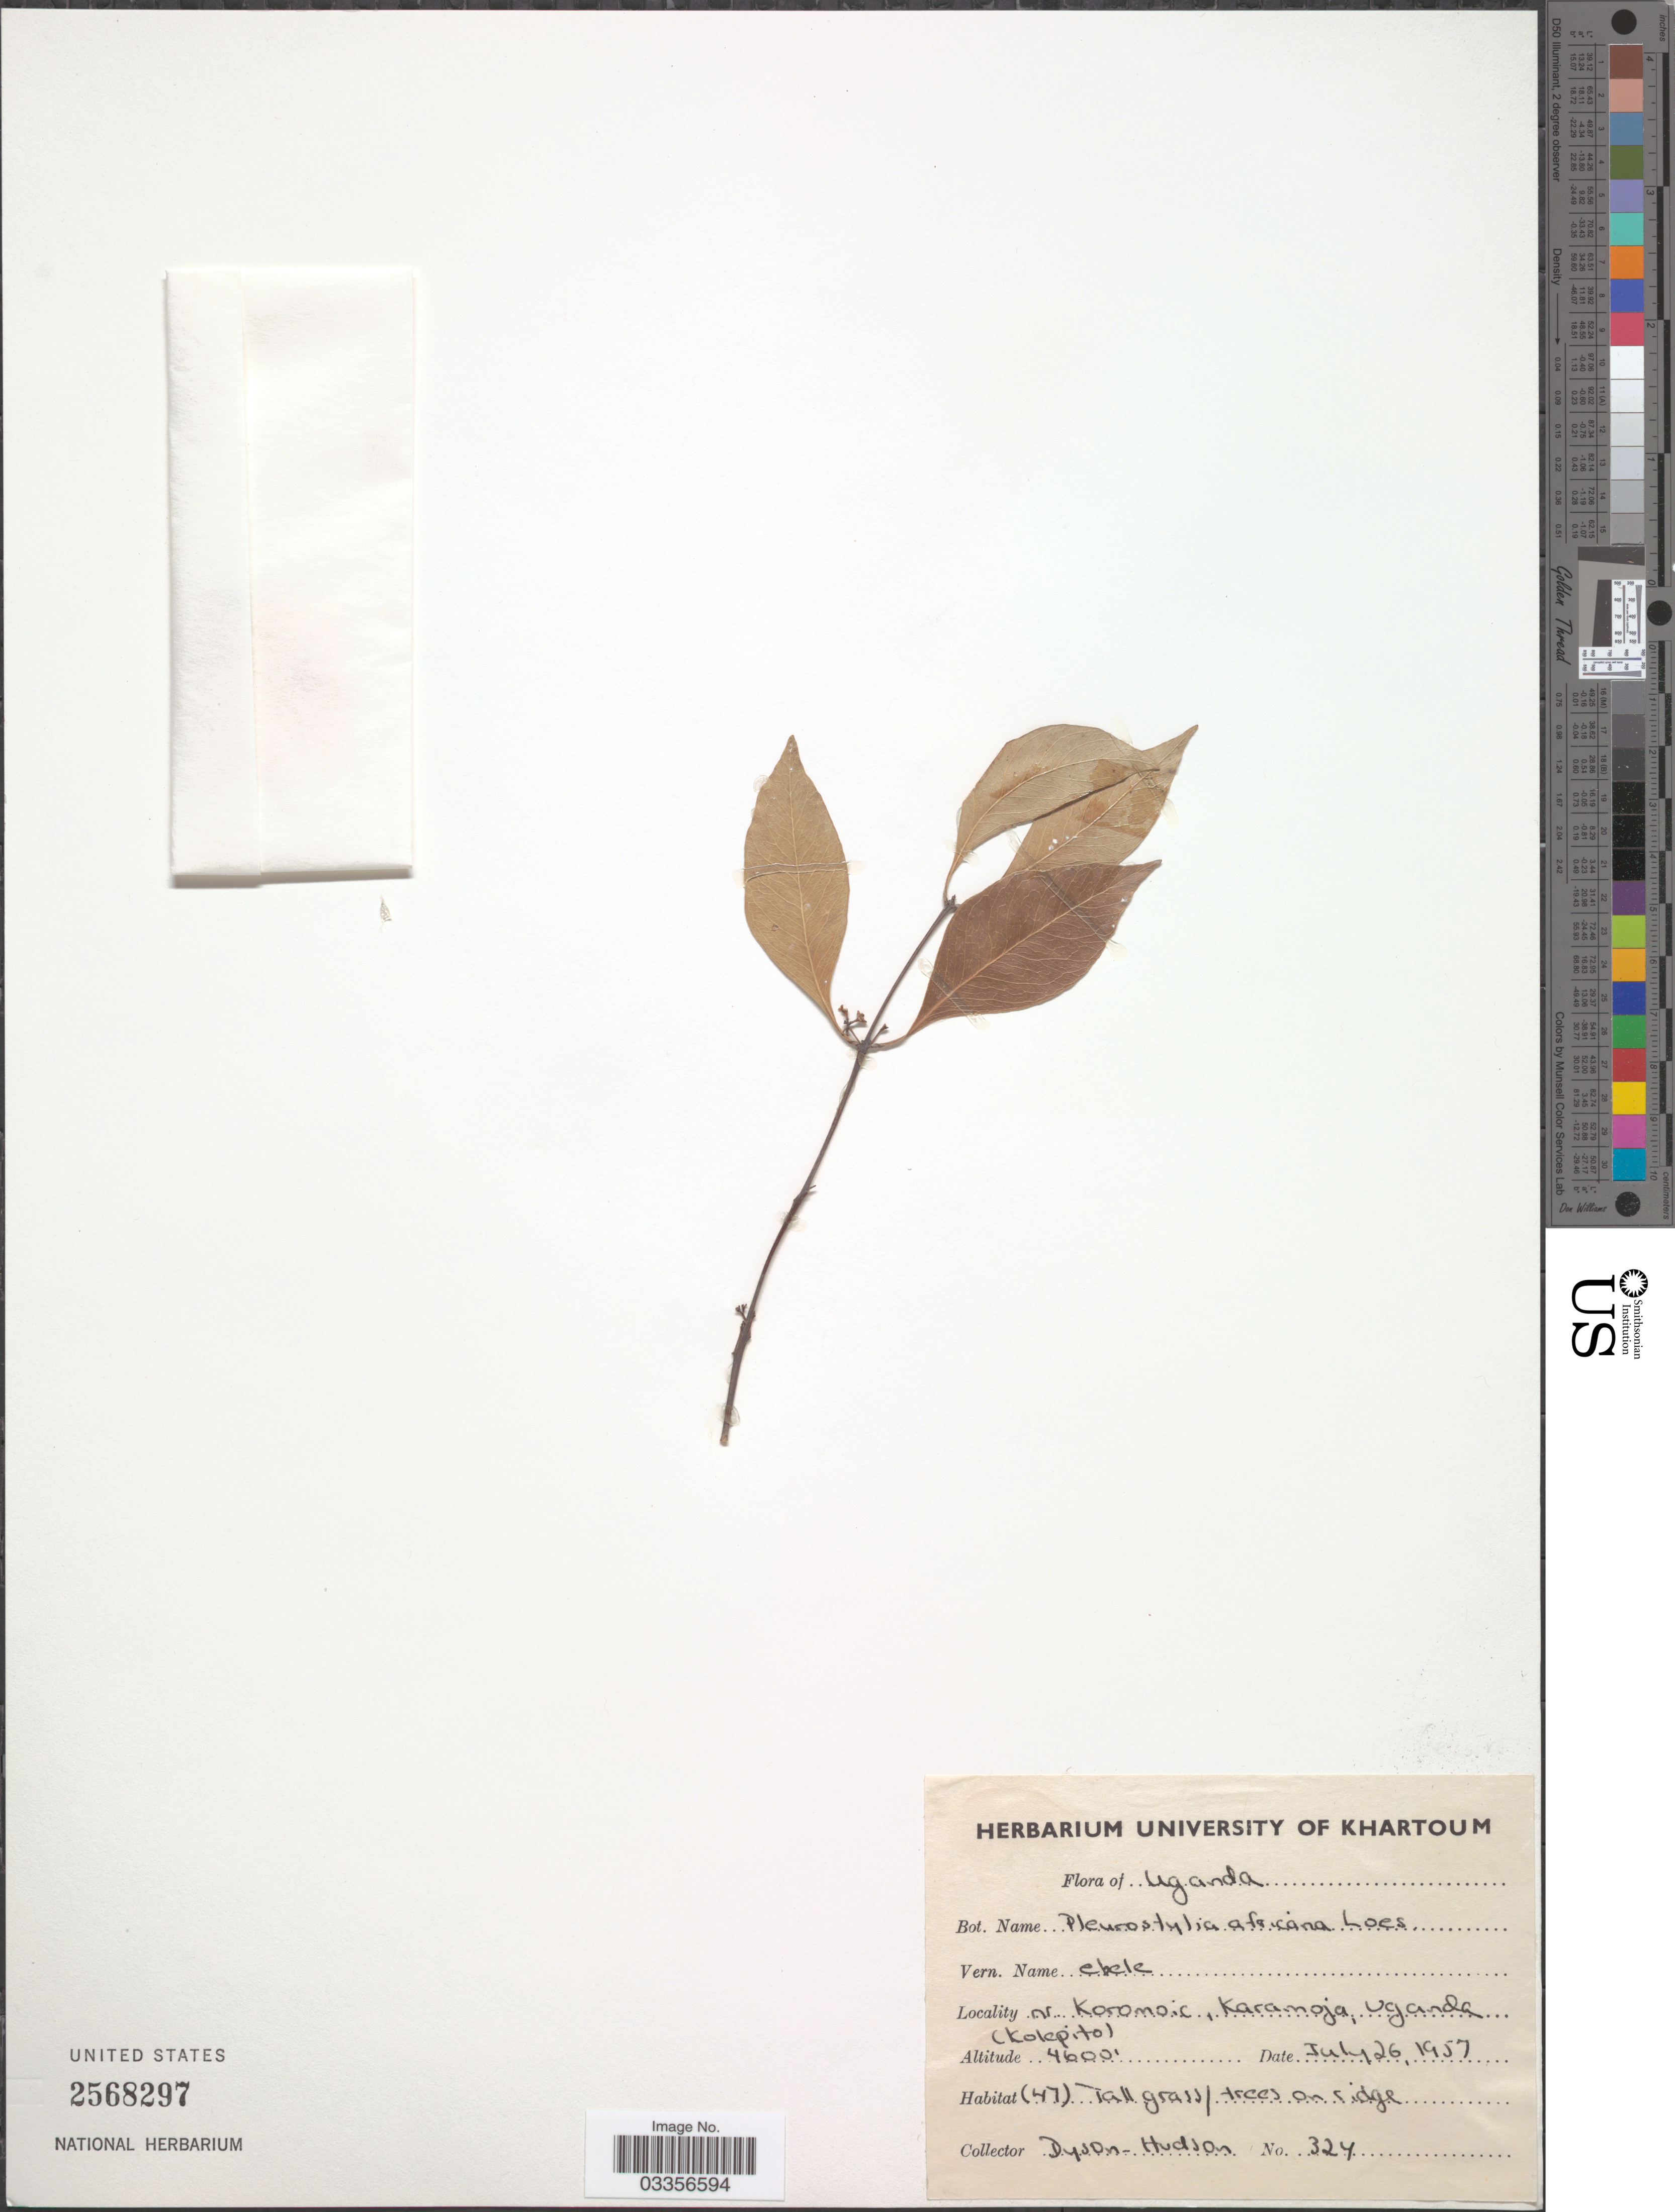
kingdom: Plantae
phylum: Tracheophyta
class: Magnoliopsida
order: Celastrales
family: Celastraceae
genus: Pleurostylia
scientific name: Pleurostylia africana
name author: Loes.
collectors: Dyson-Hudson, --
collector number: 324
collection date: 1957-07-26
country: Uganda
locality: Nr Koromoic, Karamoja (Kolepito).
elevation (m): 1402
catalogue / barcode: US 2568297